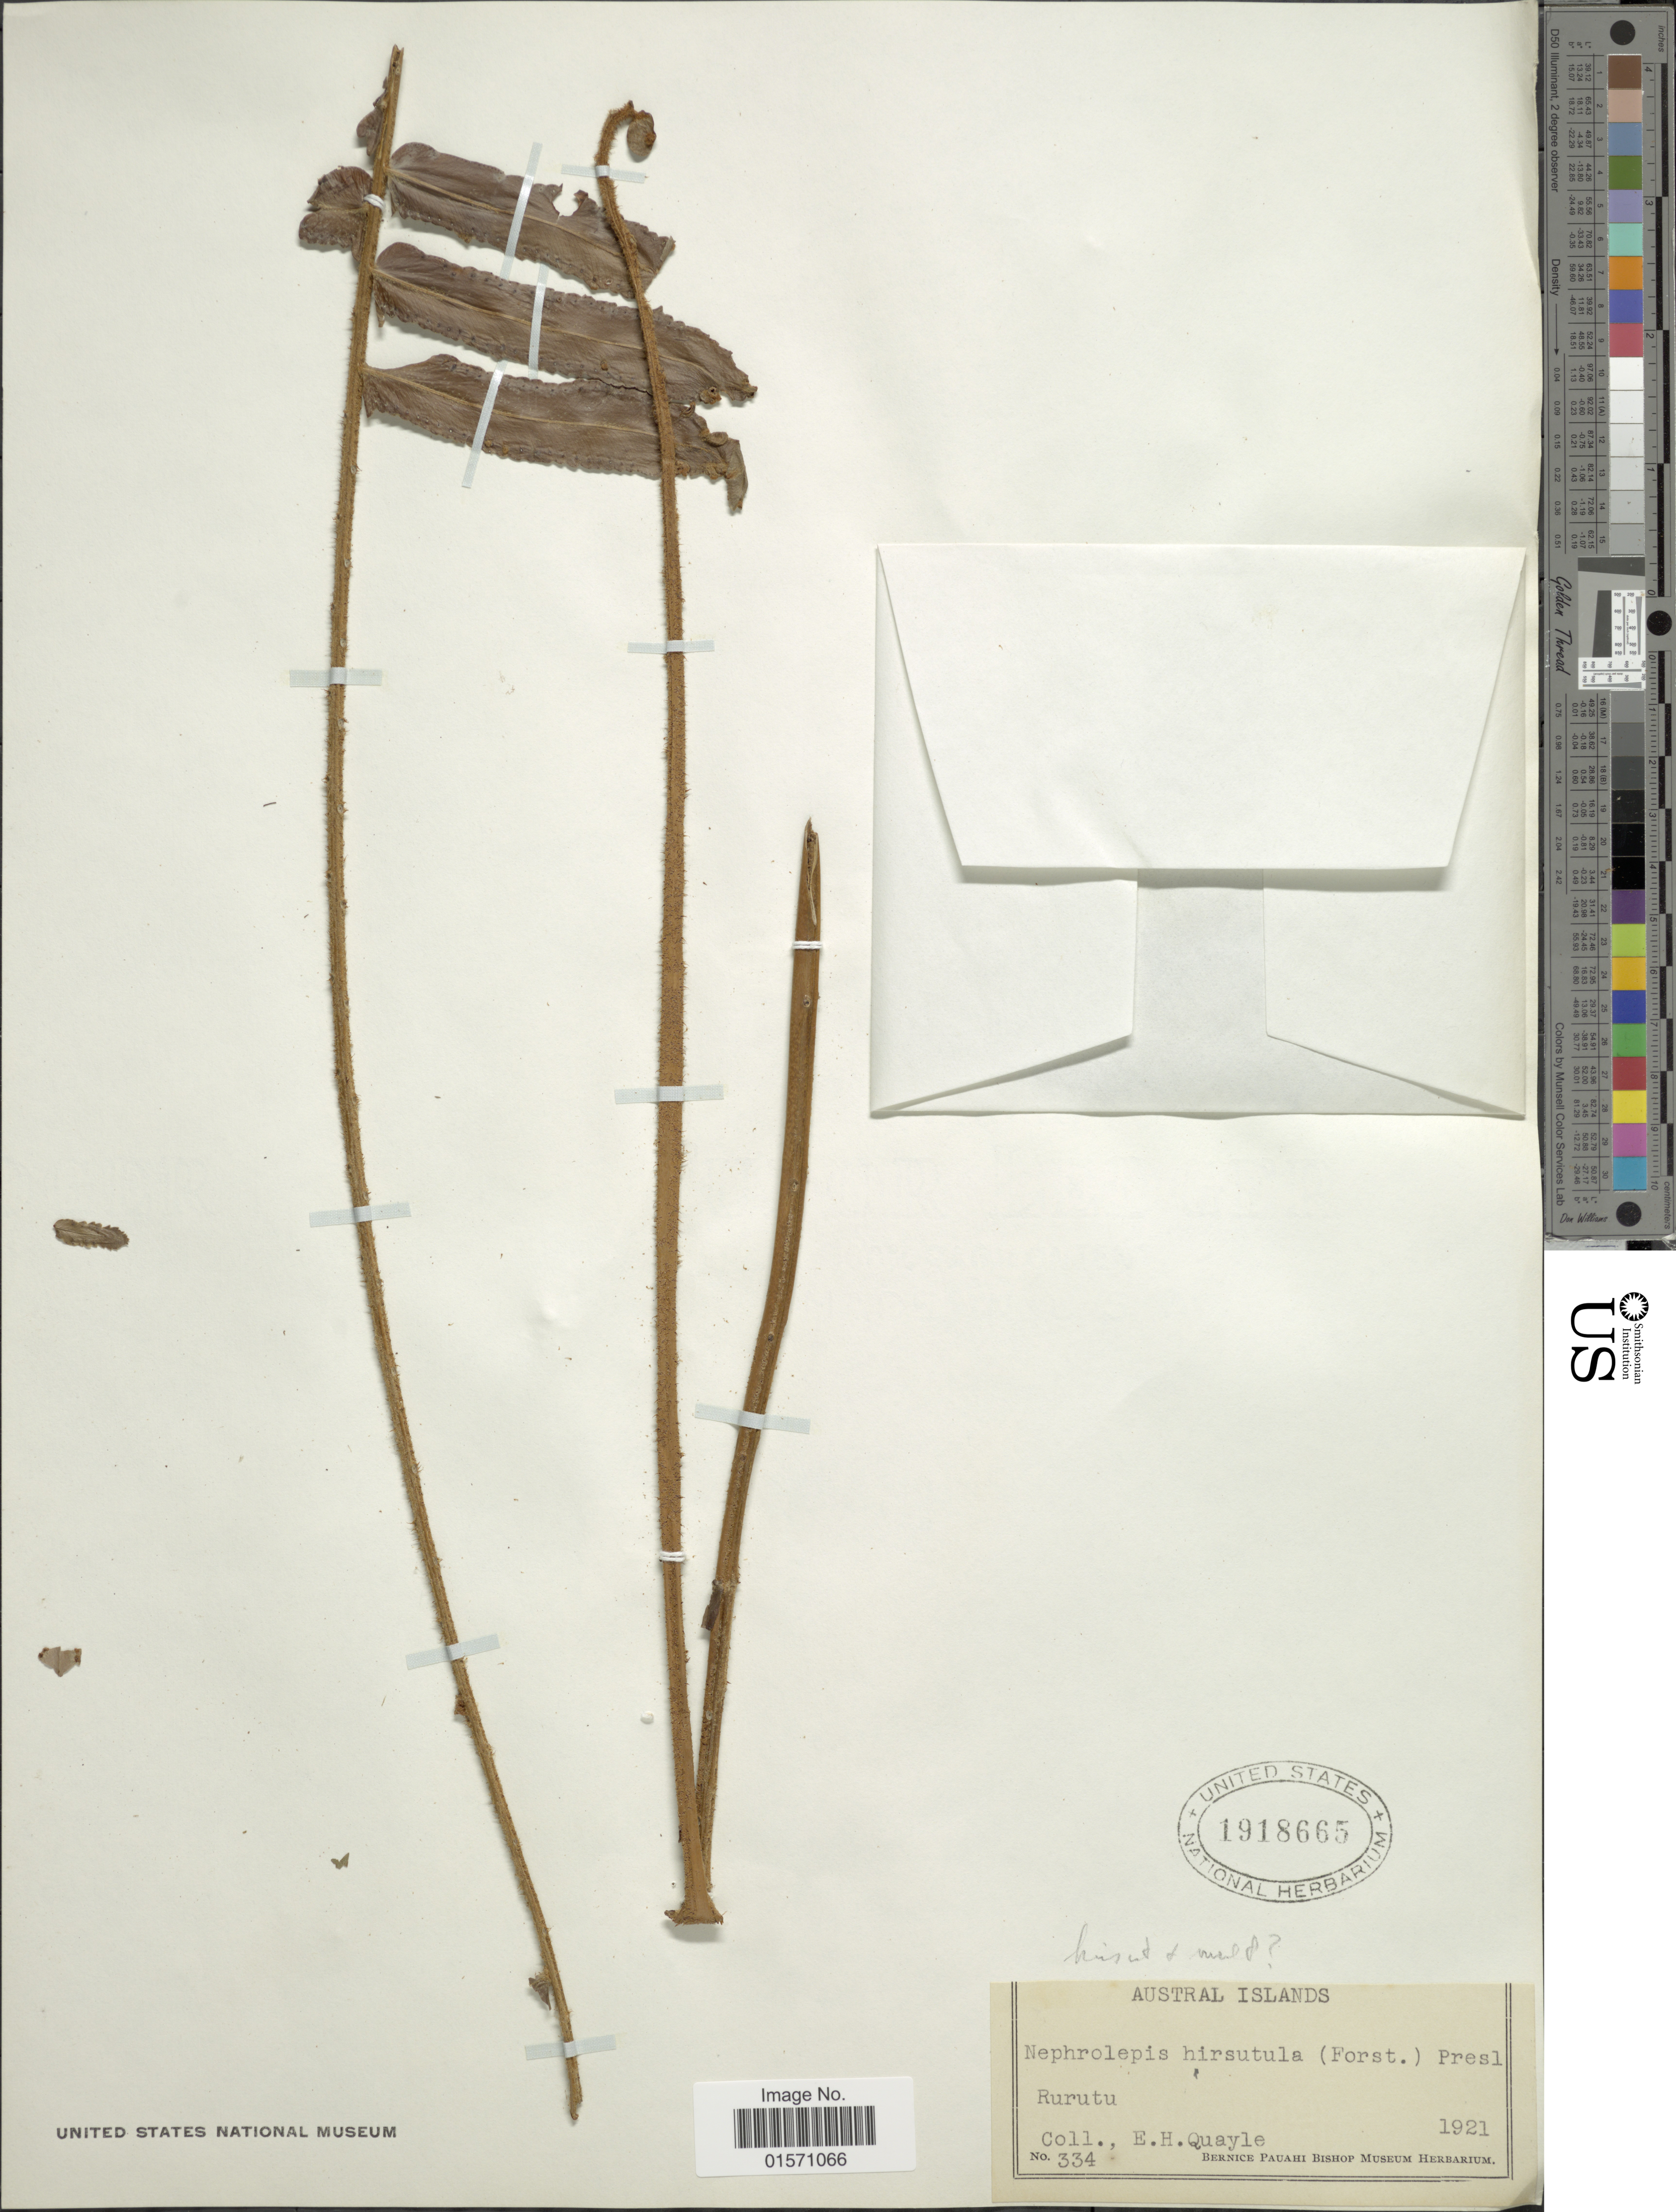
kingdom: Plantae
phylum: Tracheophyta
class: Polypodiopsida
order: Polypodiales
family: Nephrolepidaceae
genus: Nephrolepis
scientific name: Nephrolepis multiflora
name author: (Roxb.) F.M. Jarrett ex C.V. Morton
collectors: E. Quayle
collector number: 334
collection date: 1921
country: French Polynesia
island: Rurutu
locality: Austral Islands. Rurutu.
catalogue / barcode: US 1918665